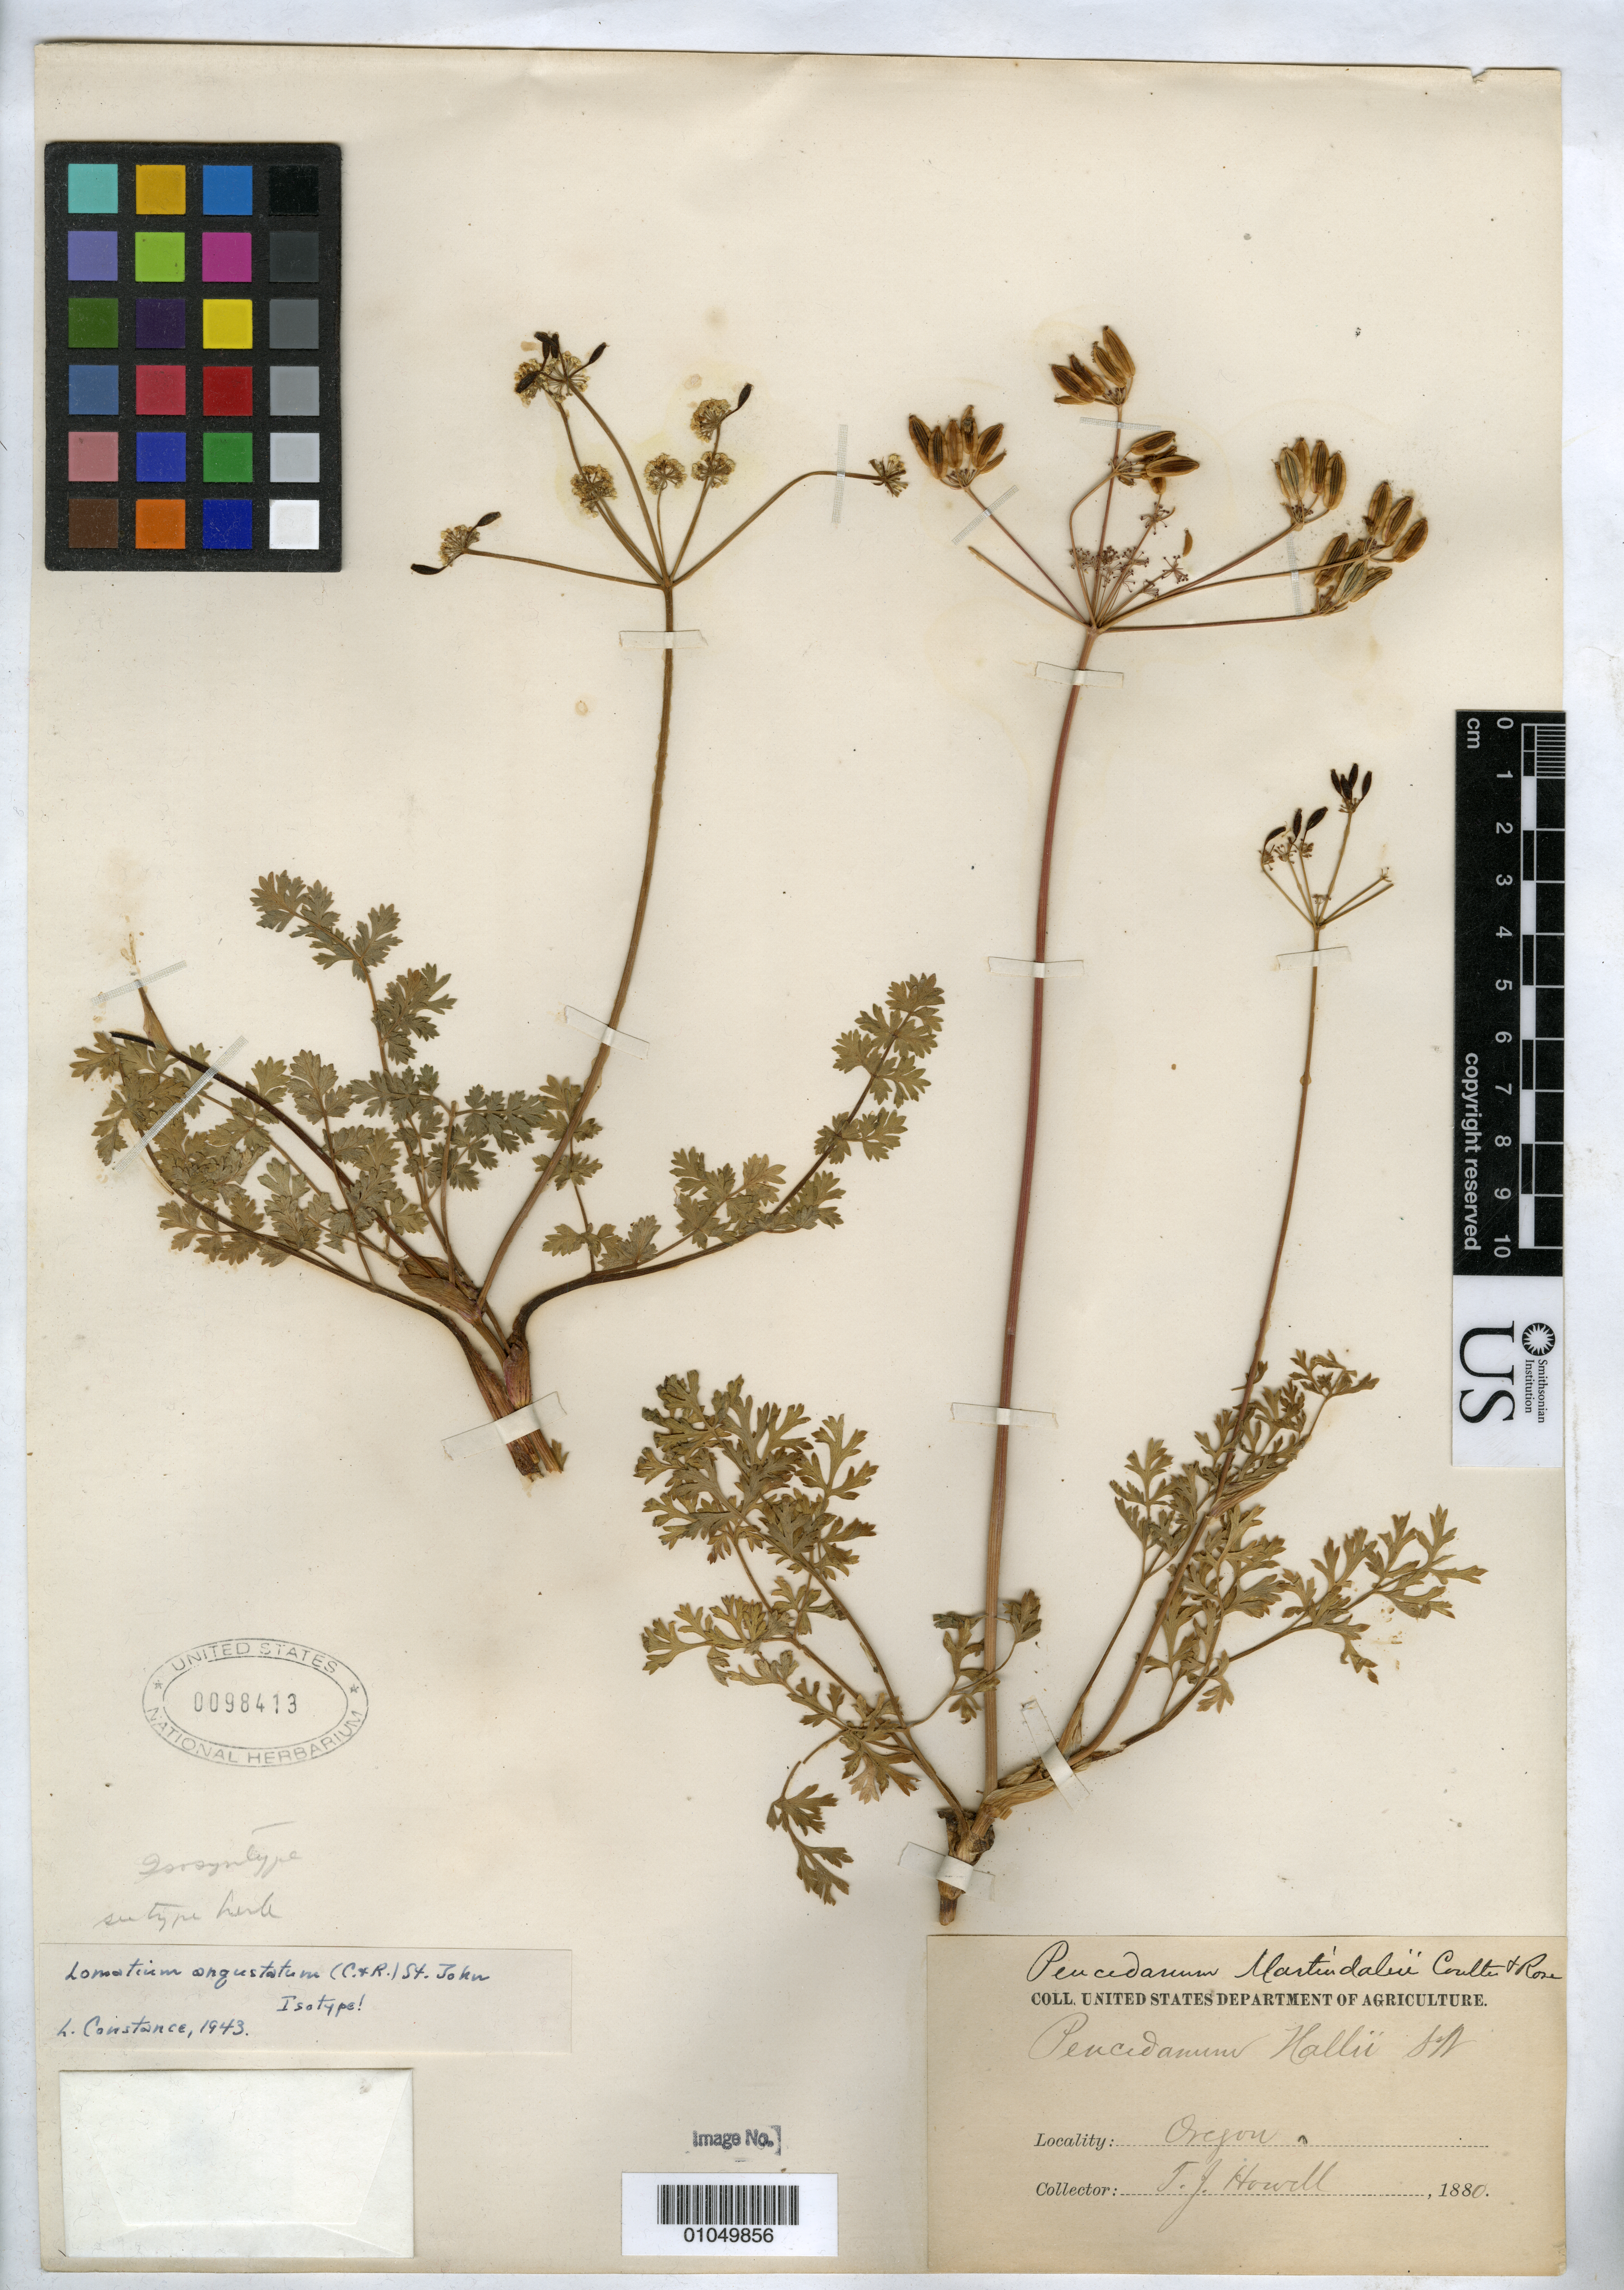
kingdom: Plantae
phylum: Tracheophyta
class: Magnoliopsida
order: Apiales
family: Apiaceae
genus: Peucedanum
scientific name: Peucedanum martindalei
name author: J.M. Coult. & Rose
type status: Type Collection; Syntype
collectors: T. J. Howell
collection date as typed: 1880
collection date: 1880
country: United States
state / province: Oregon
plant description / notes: Unclear whether this collection is a type of Peucedanum martindalei Coulter & Rose, P. martindalei var. angustatum Coulter & Rose, or both. Type citations for both names seem to refer to same collection.; Also a type of Peucedanum martindalei var. angustatum Coulter & Rose?; Unclear whether this collection is a type of Peucedanum martindalei Coulter & Rose, P. martindalei var. angustatum Coulter & Rose, or both. Type citations for both names seem to refer to same collection.; Also a type of Peucedanum martindalei Coulter & Rose?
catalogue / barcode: US 98413